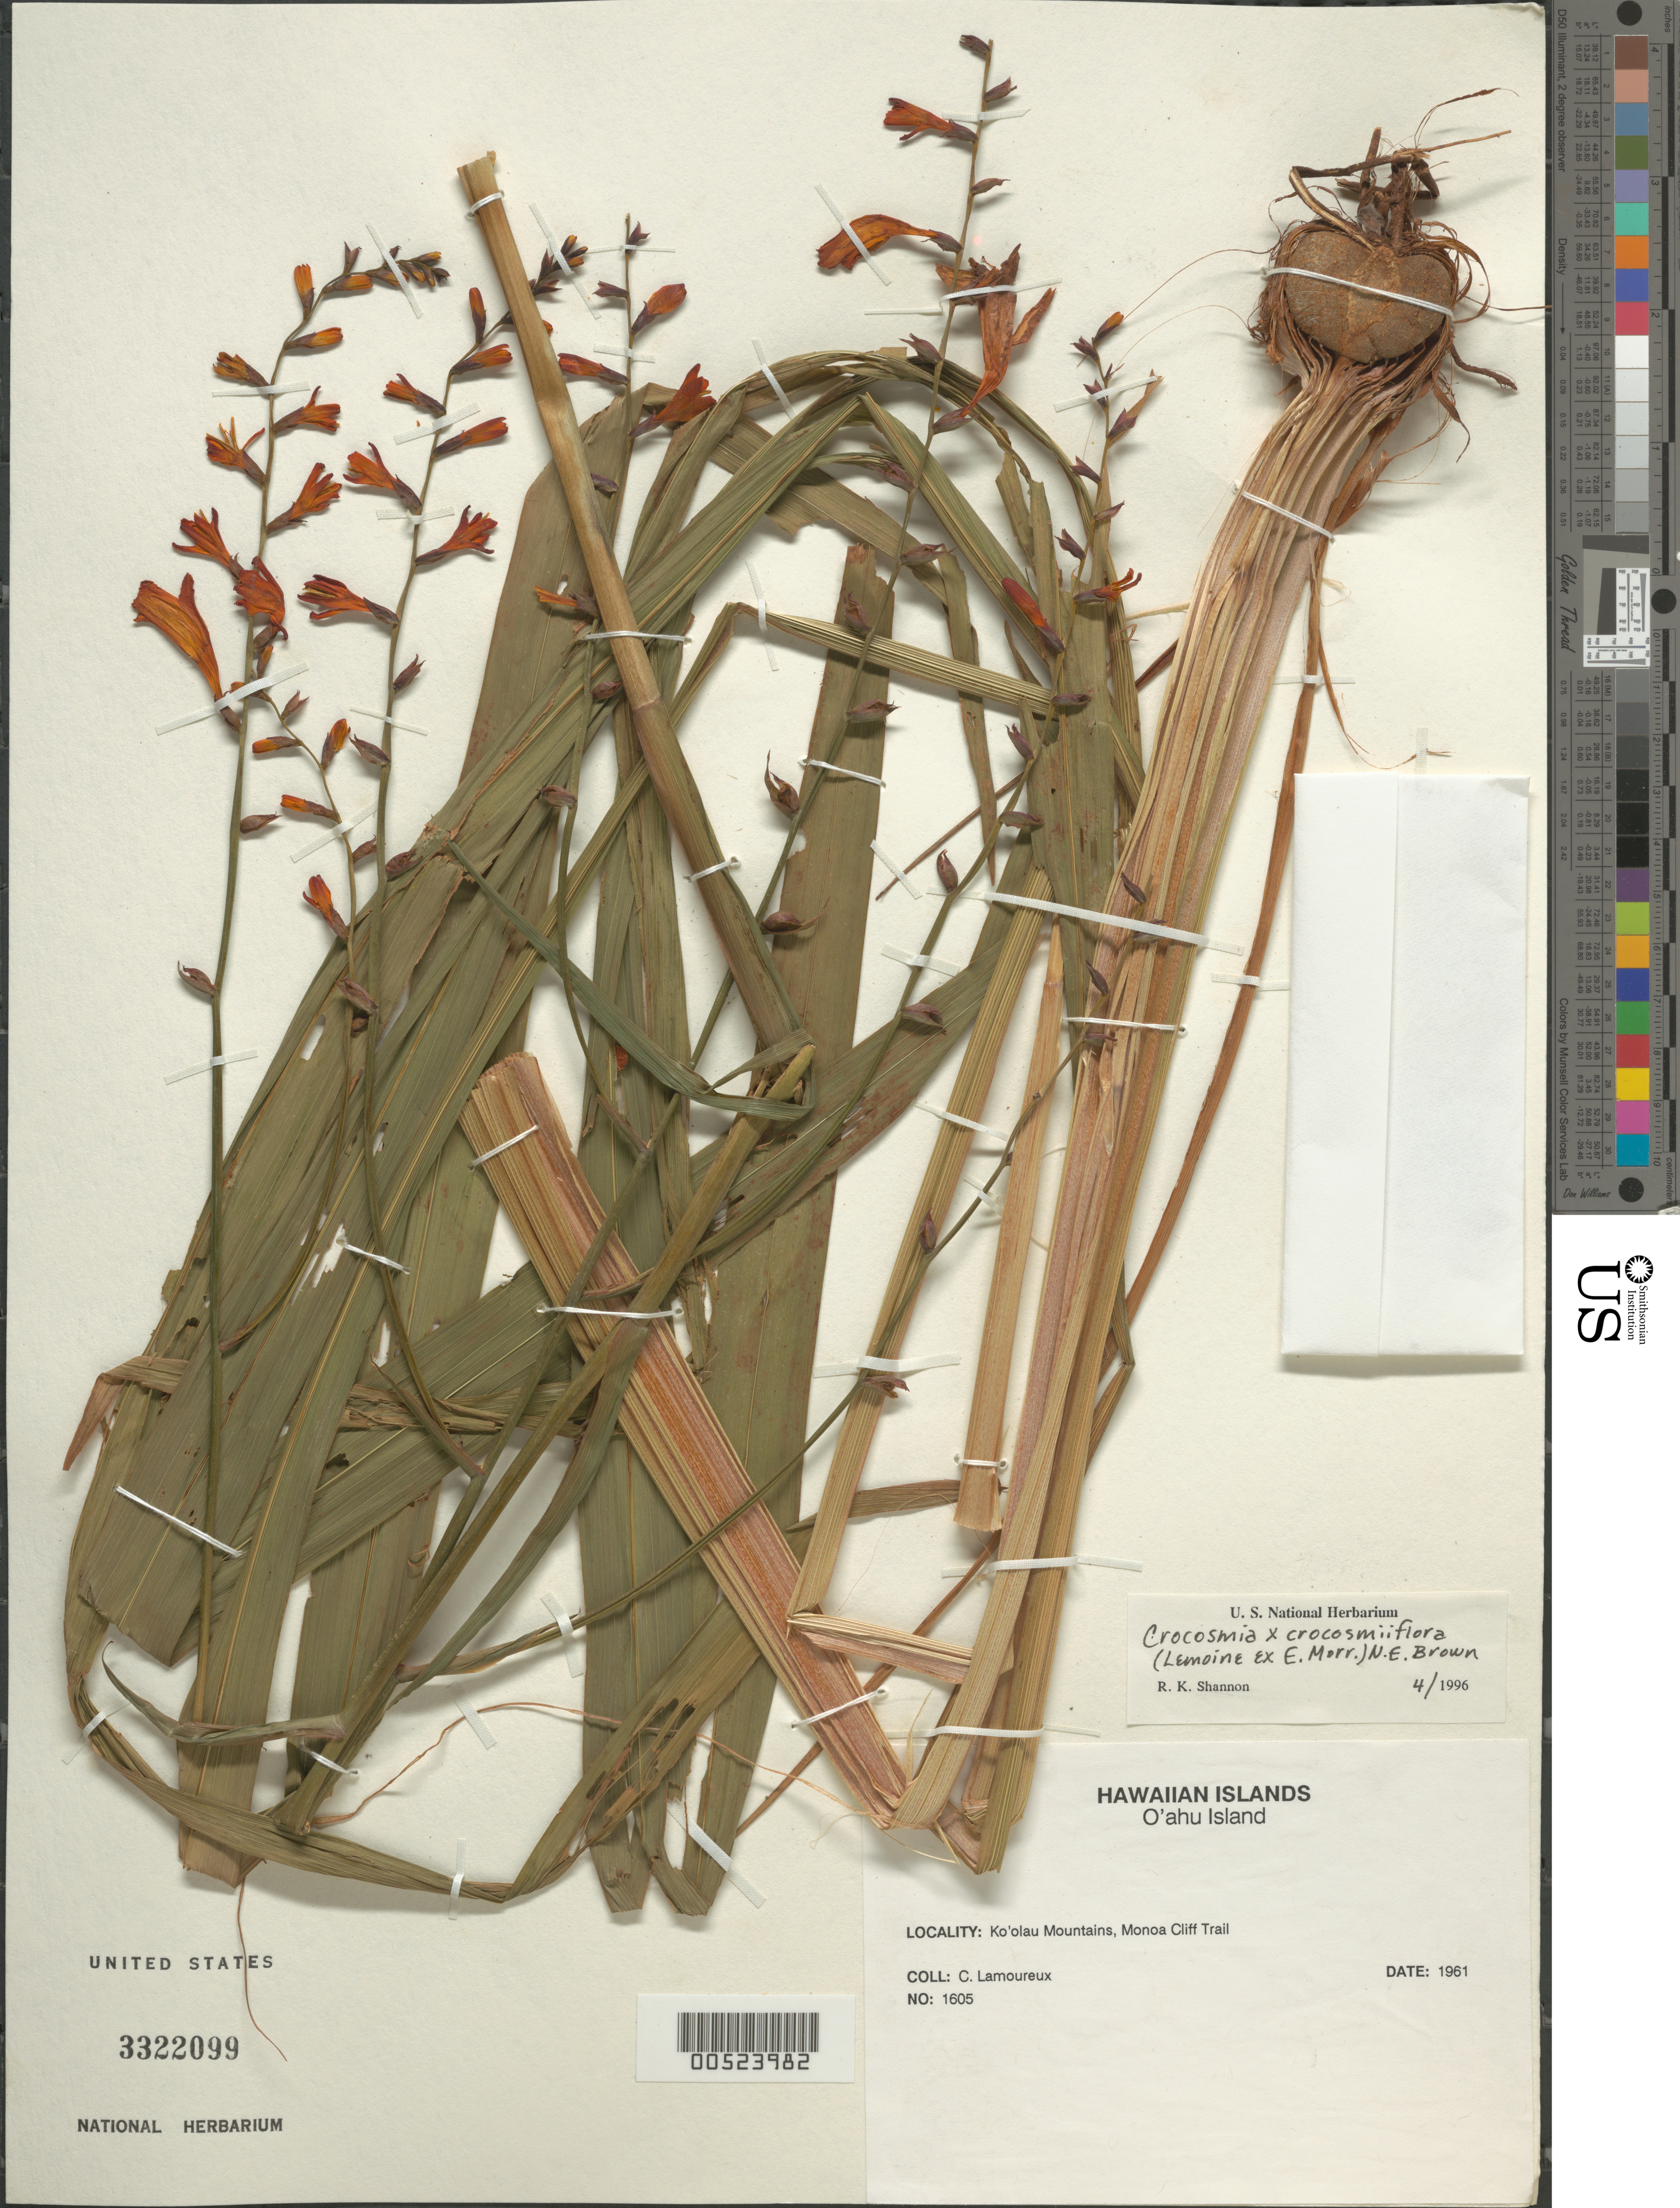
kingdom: Plantae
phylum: Tracheophyta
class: Liliopsida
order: Asparagales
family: Iridaceae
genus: Crocosmia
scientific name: Crocosmia x crocosmiiflora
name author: (Lemoine) N.E. Br.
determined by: Shannon, R. K., (UNITED STATES)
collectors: C. H. Lamoureux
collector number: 1605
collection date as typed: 1961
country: United States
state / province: Hawaii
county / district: Honolulu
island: Oahu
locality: Ko'olau Mts, Manoa Cliff Trail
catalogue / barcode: US 3322099